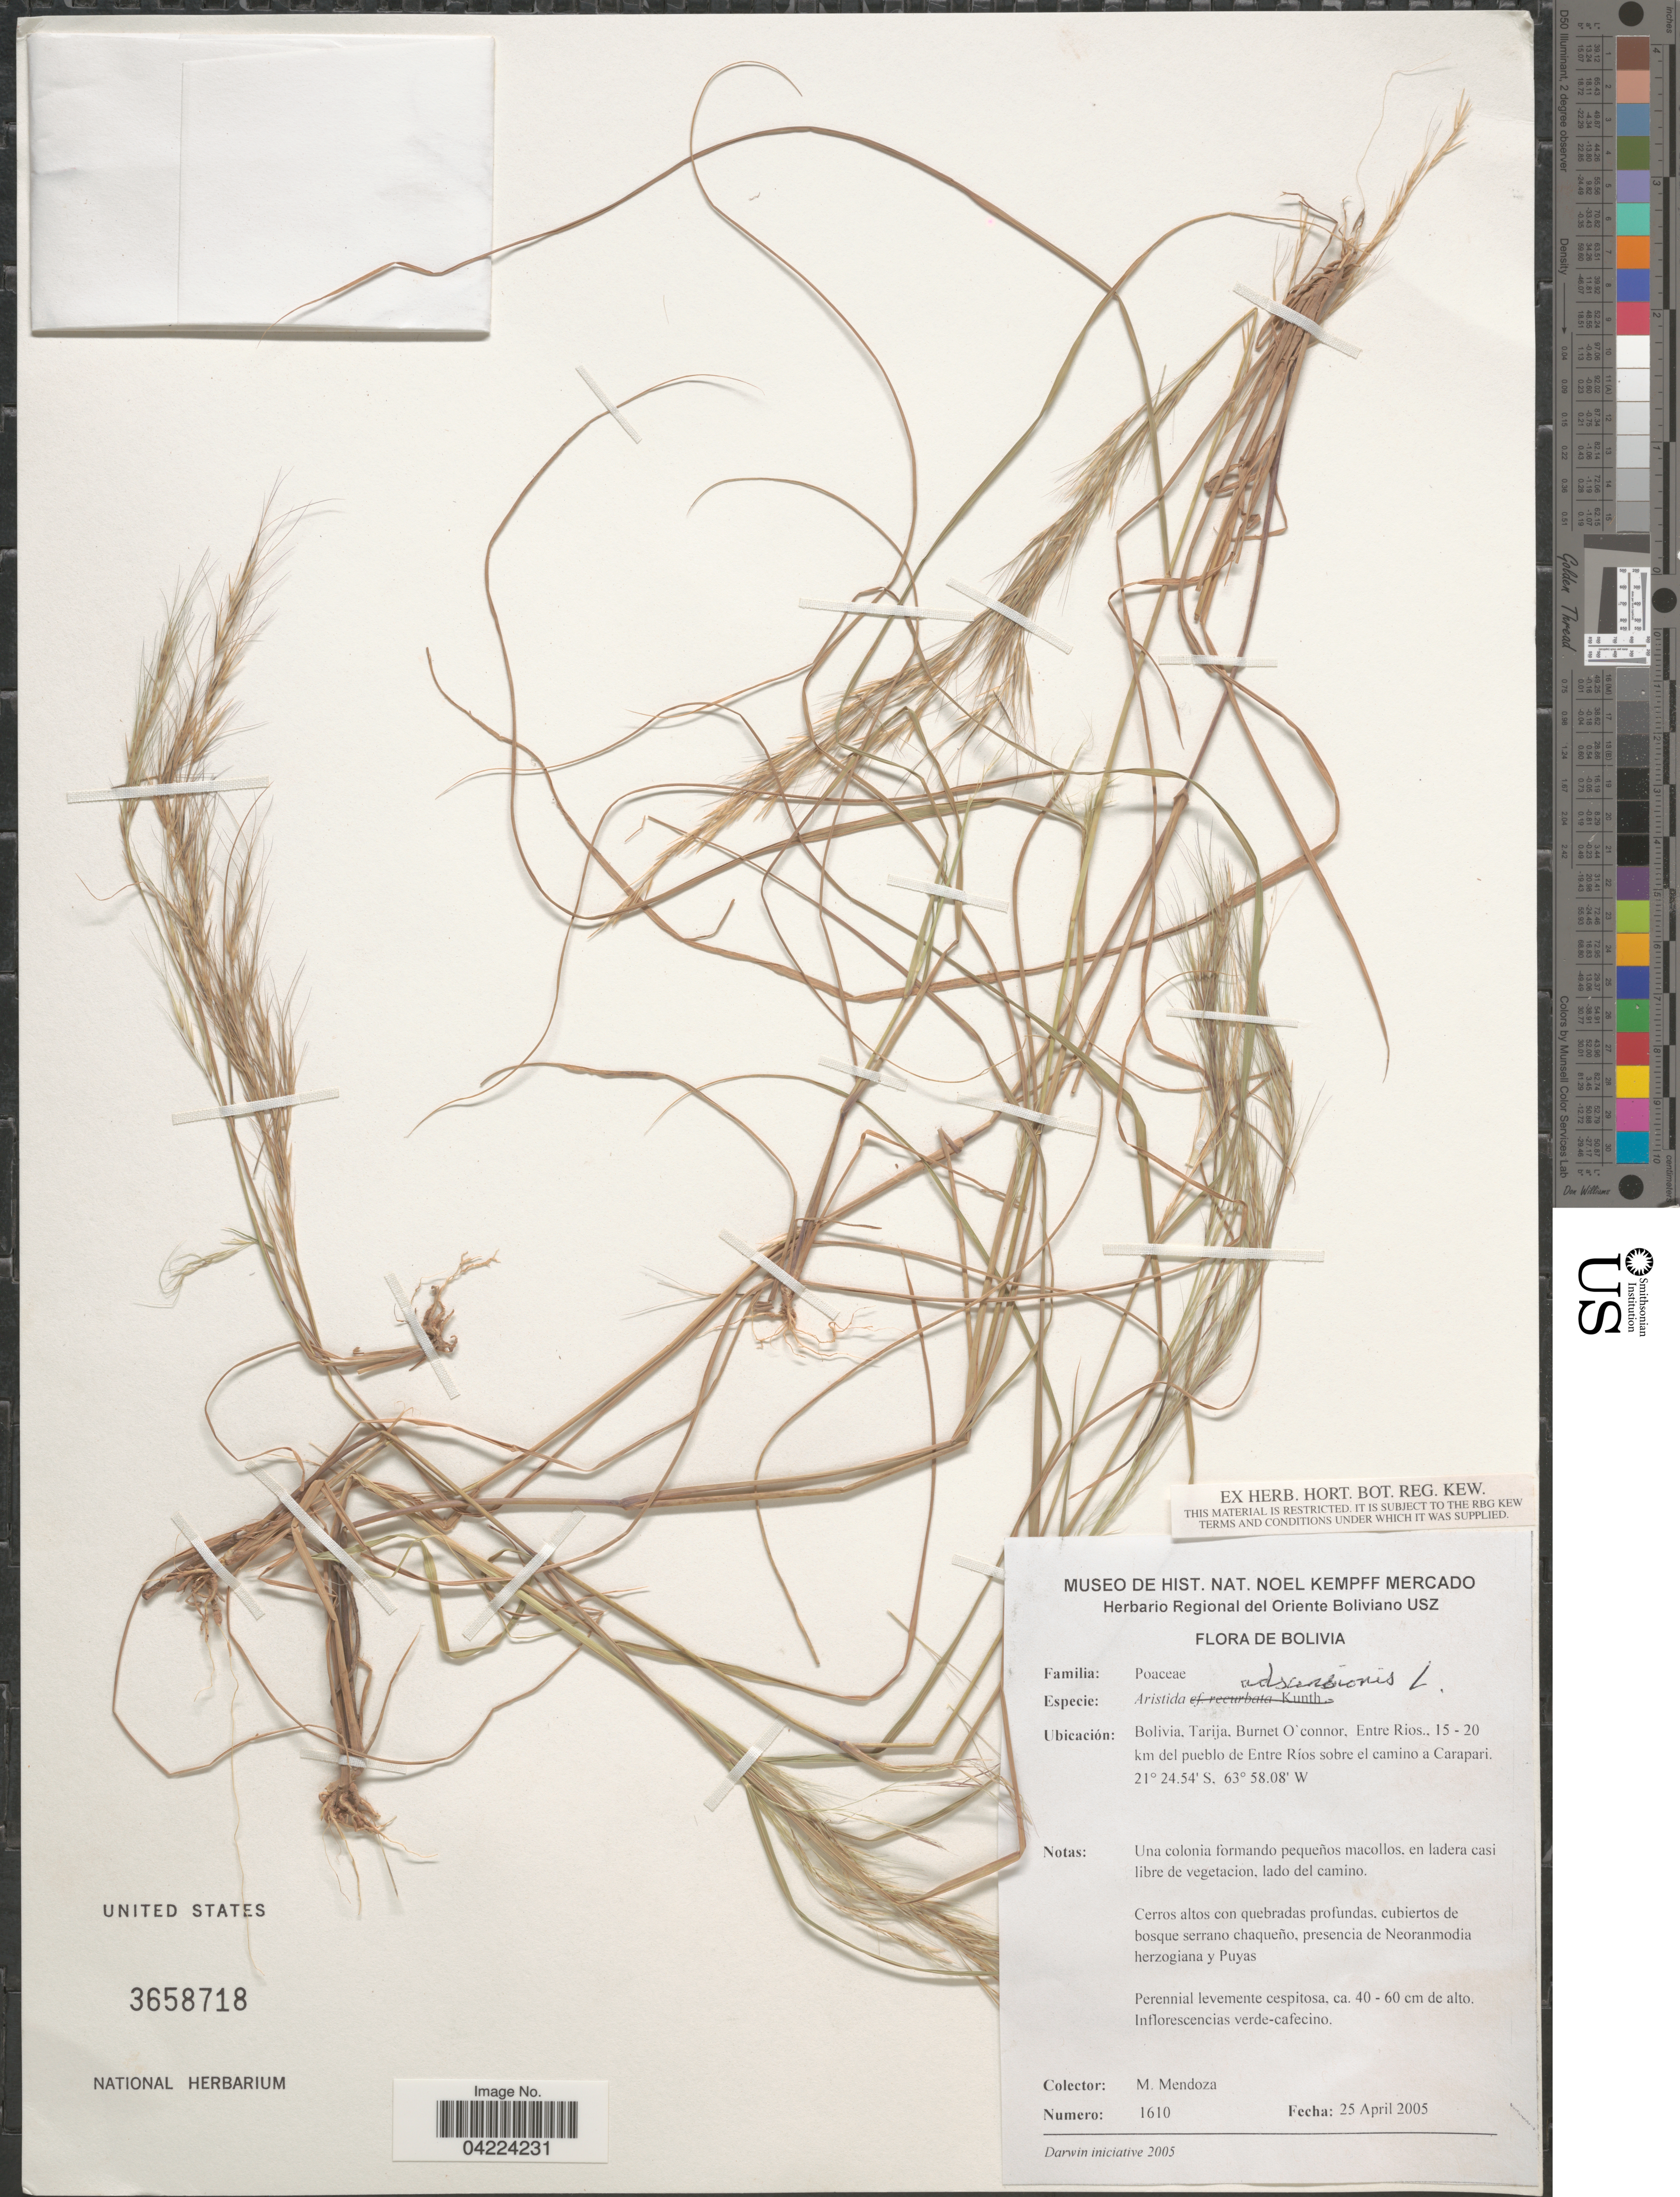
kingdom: Plantae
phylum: Tracheophyta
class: Liliopsida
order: Poales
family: Poaceae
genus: Aristida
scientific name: Aristida adscensionis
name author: L.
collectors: M. Mendoza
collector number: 1610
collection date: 2005-04-25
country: Bolivia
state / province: Tarija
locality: Burnet O' connor, Entre Rios., 15 - 20 km del pueblo de Entre Ríos sobre el camino a Carapari.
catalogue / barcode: US 3658718